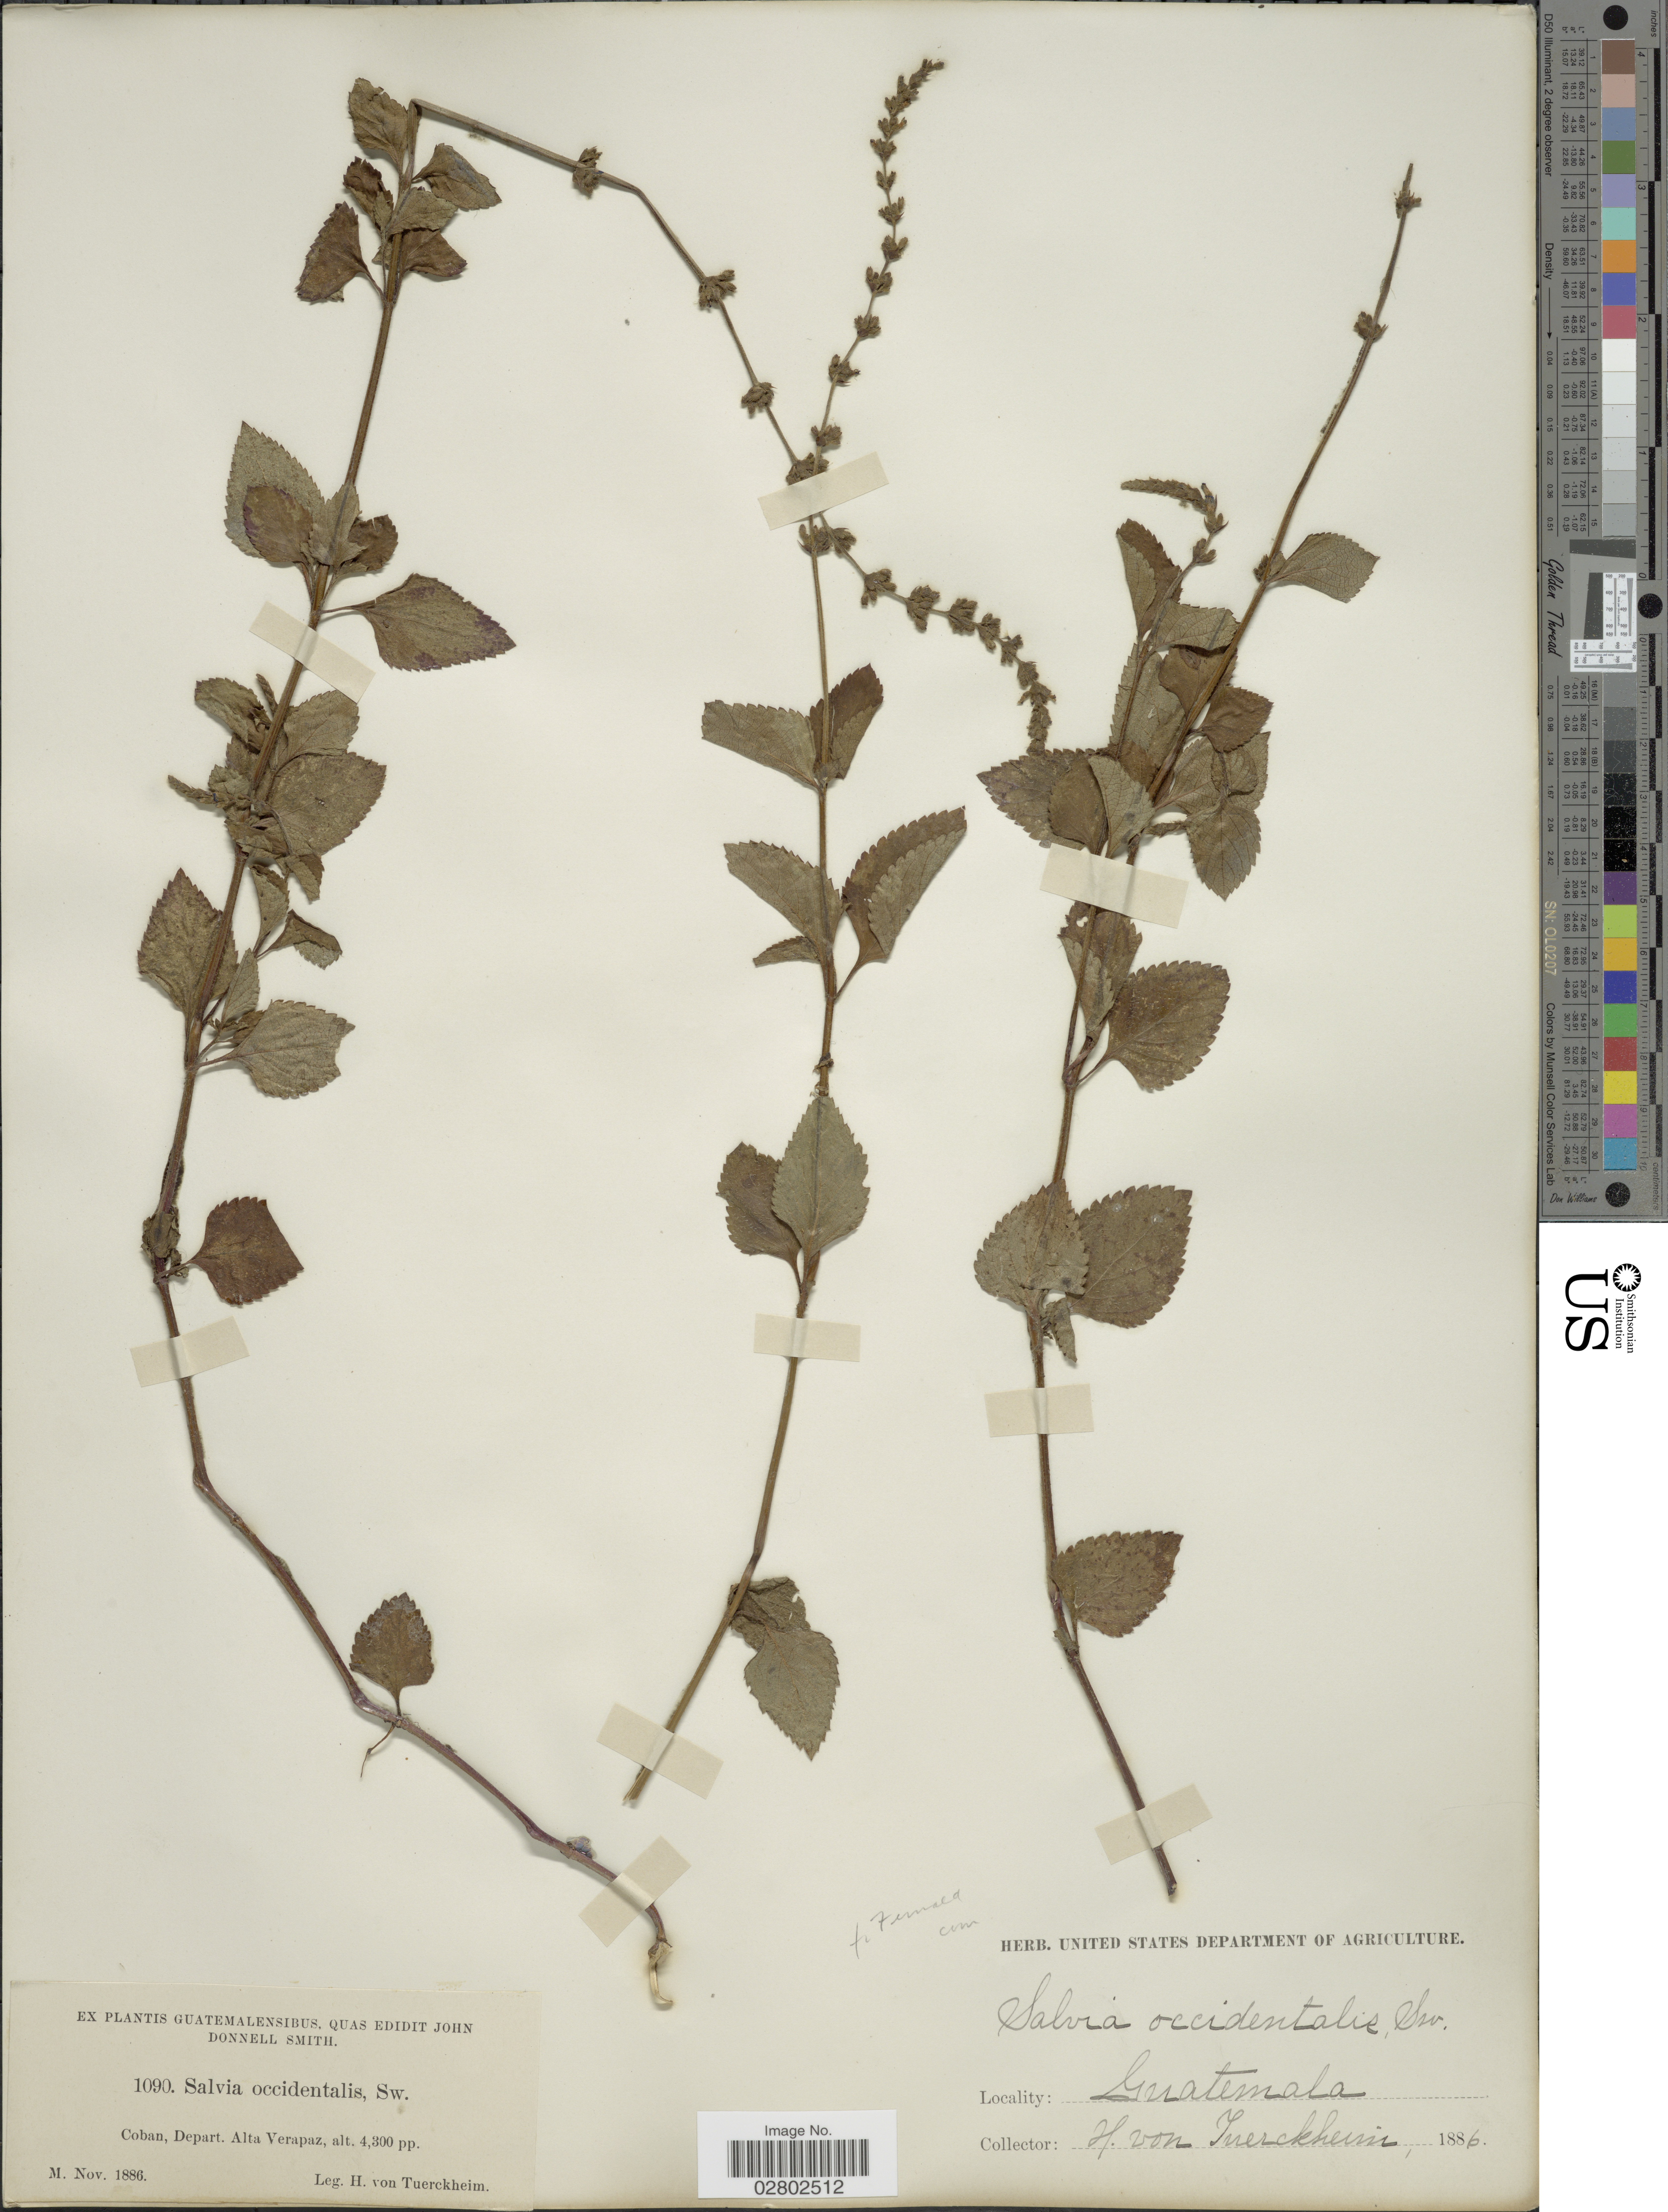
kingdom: Plantae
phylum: Tracheophyta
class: Magnoliopsida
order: Lamiales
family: Lamiaceae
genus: Salvia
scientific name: Salvia occidentalis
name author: Sw.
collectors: H. von Türckheim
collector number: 1090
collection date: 1886-11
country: Guatemala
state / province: Alta Verapaz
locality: Coban, Depart. Alta Verapaz.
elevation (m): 1311